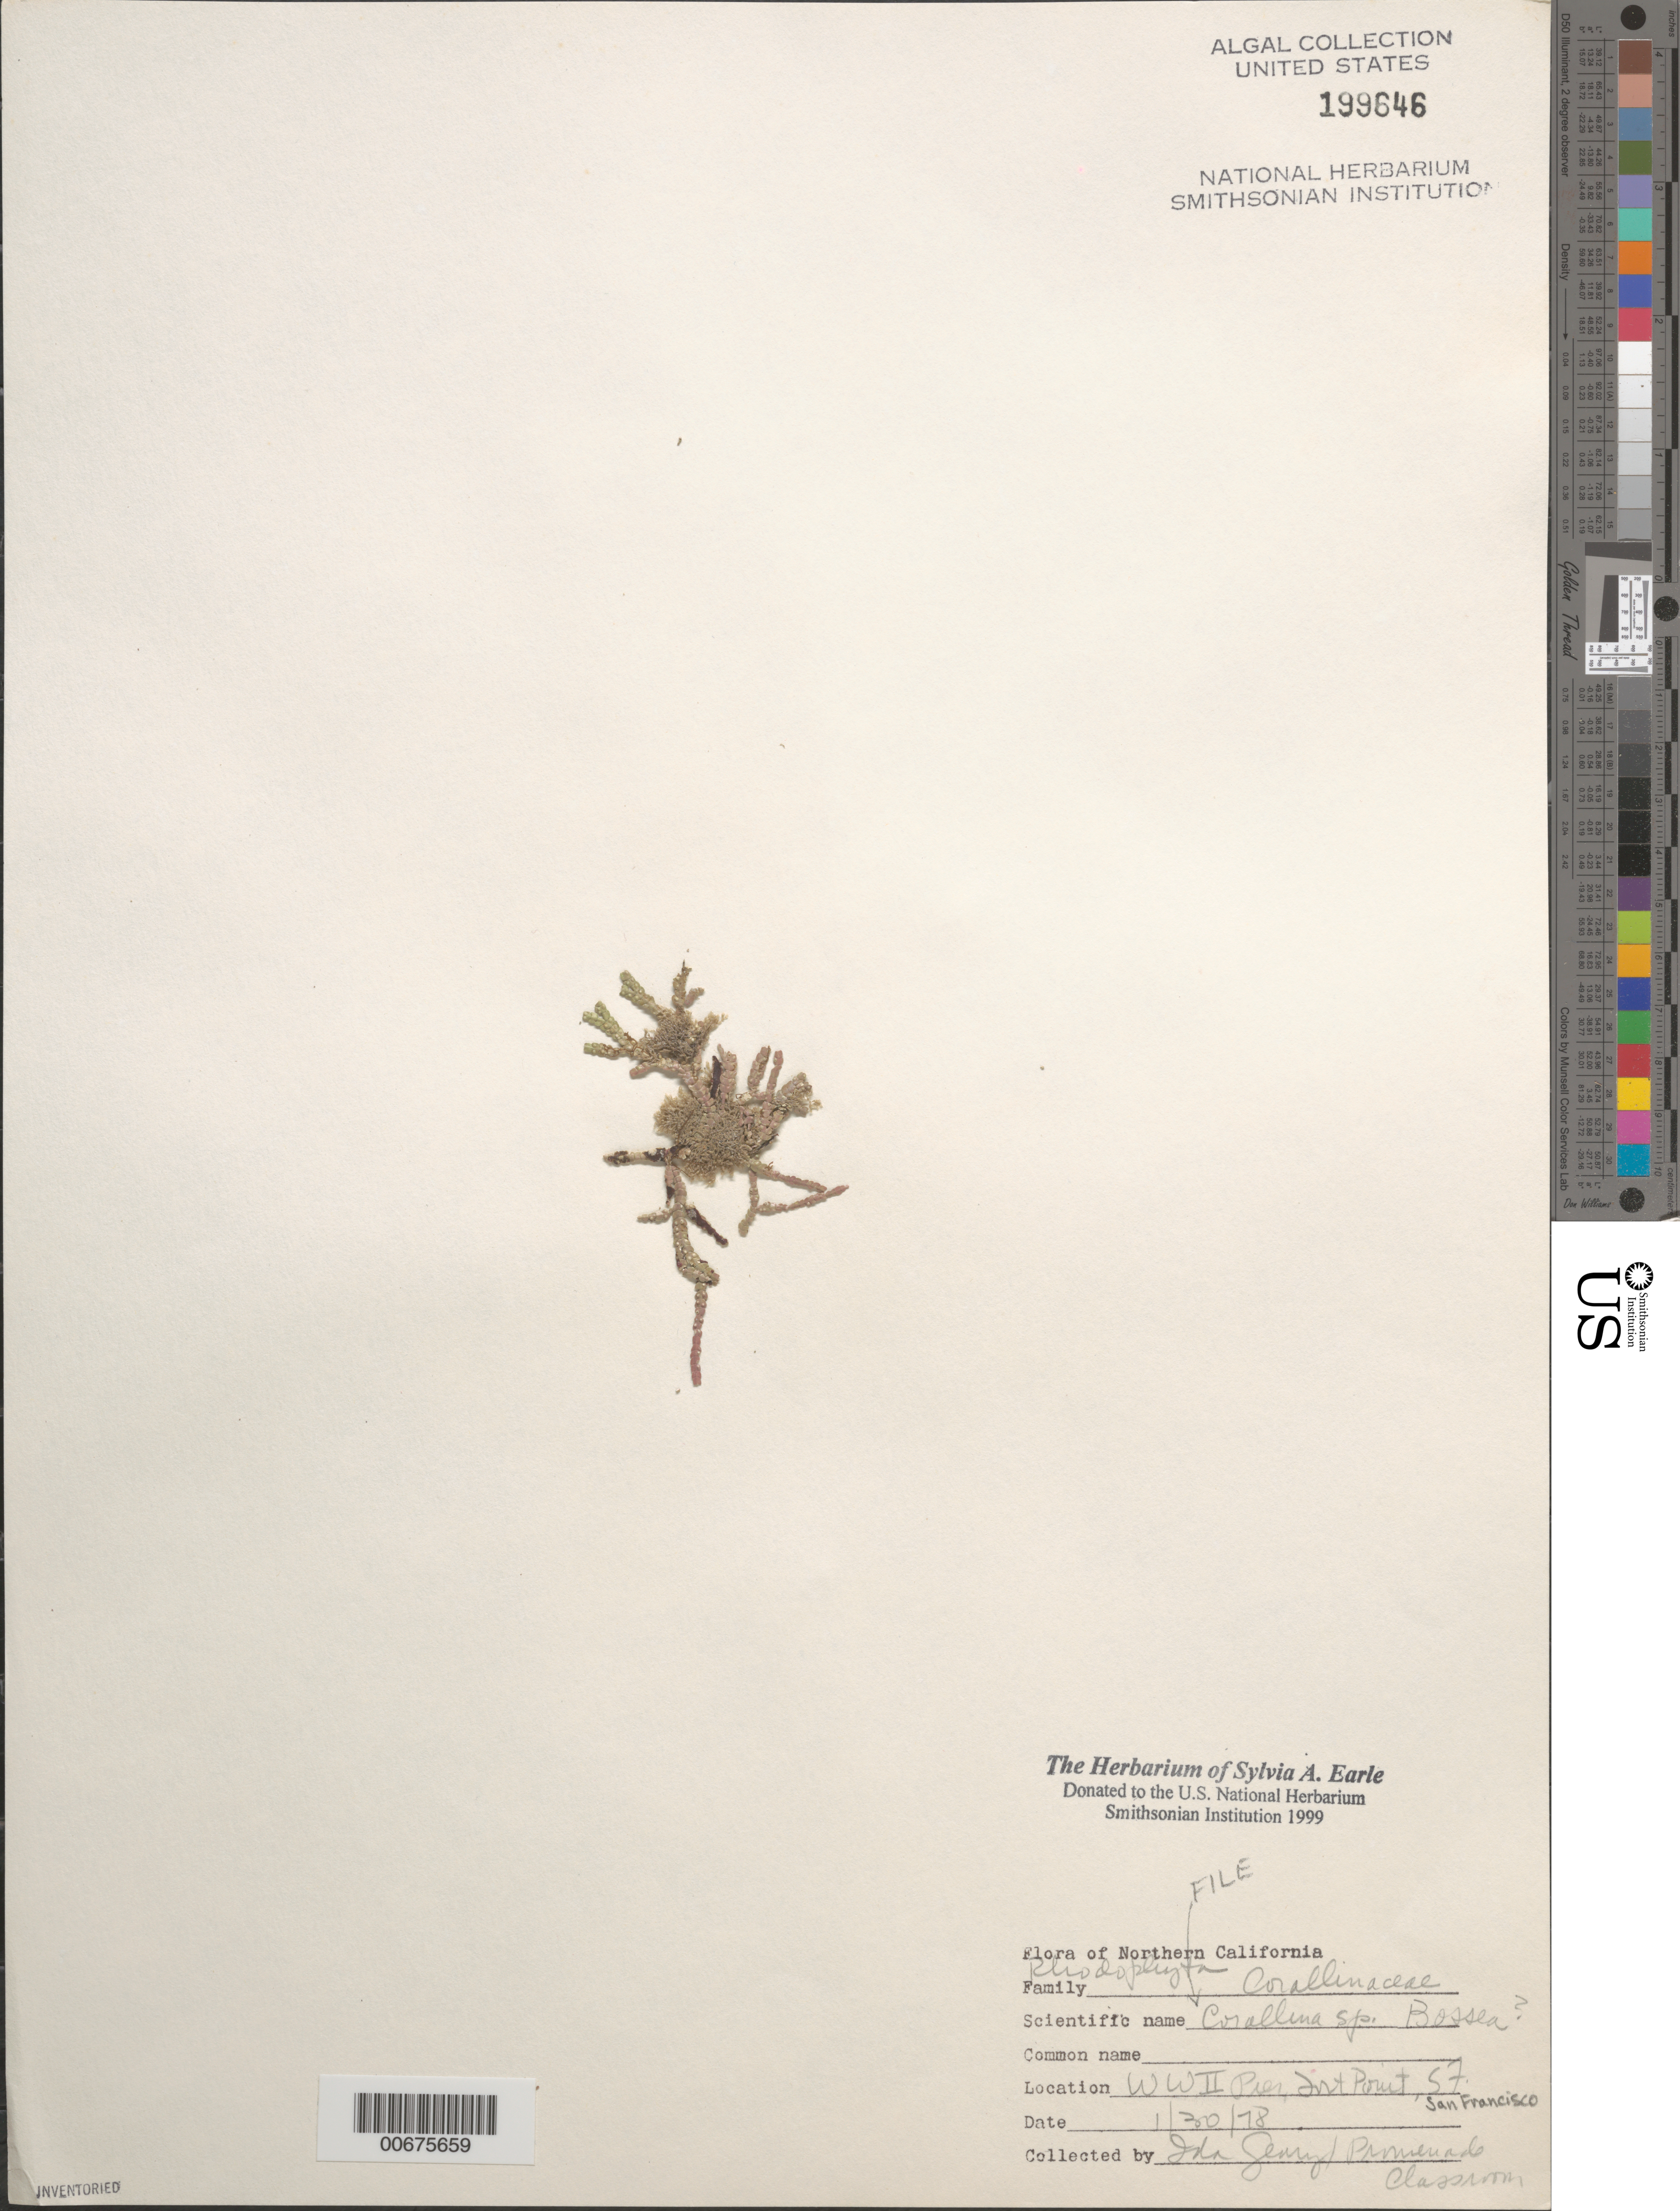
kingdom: Plantae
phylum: Rhodophyta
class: Florideophyceae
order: Corallinales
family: Corallinaceae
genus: Corallina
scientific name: Corallina sp.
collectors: I. Geary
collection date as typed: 30 Jan 1978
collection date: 1978-01-30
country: United States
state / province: California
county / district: San Francisco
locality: San Francisco, Fort Point, World War II Pier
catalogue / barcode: US 199646